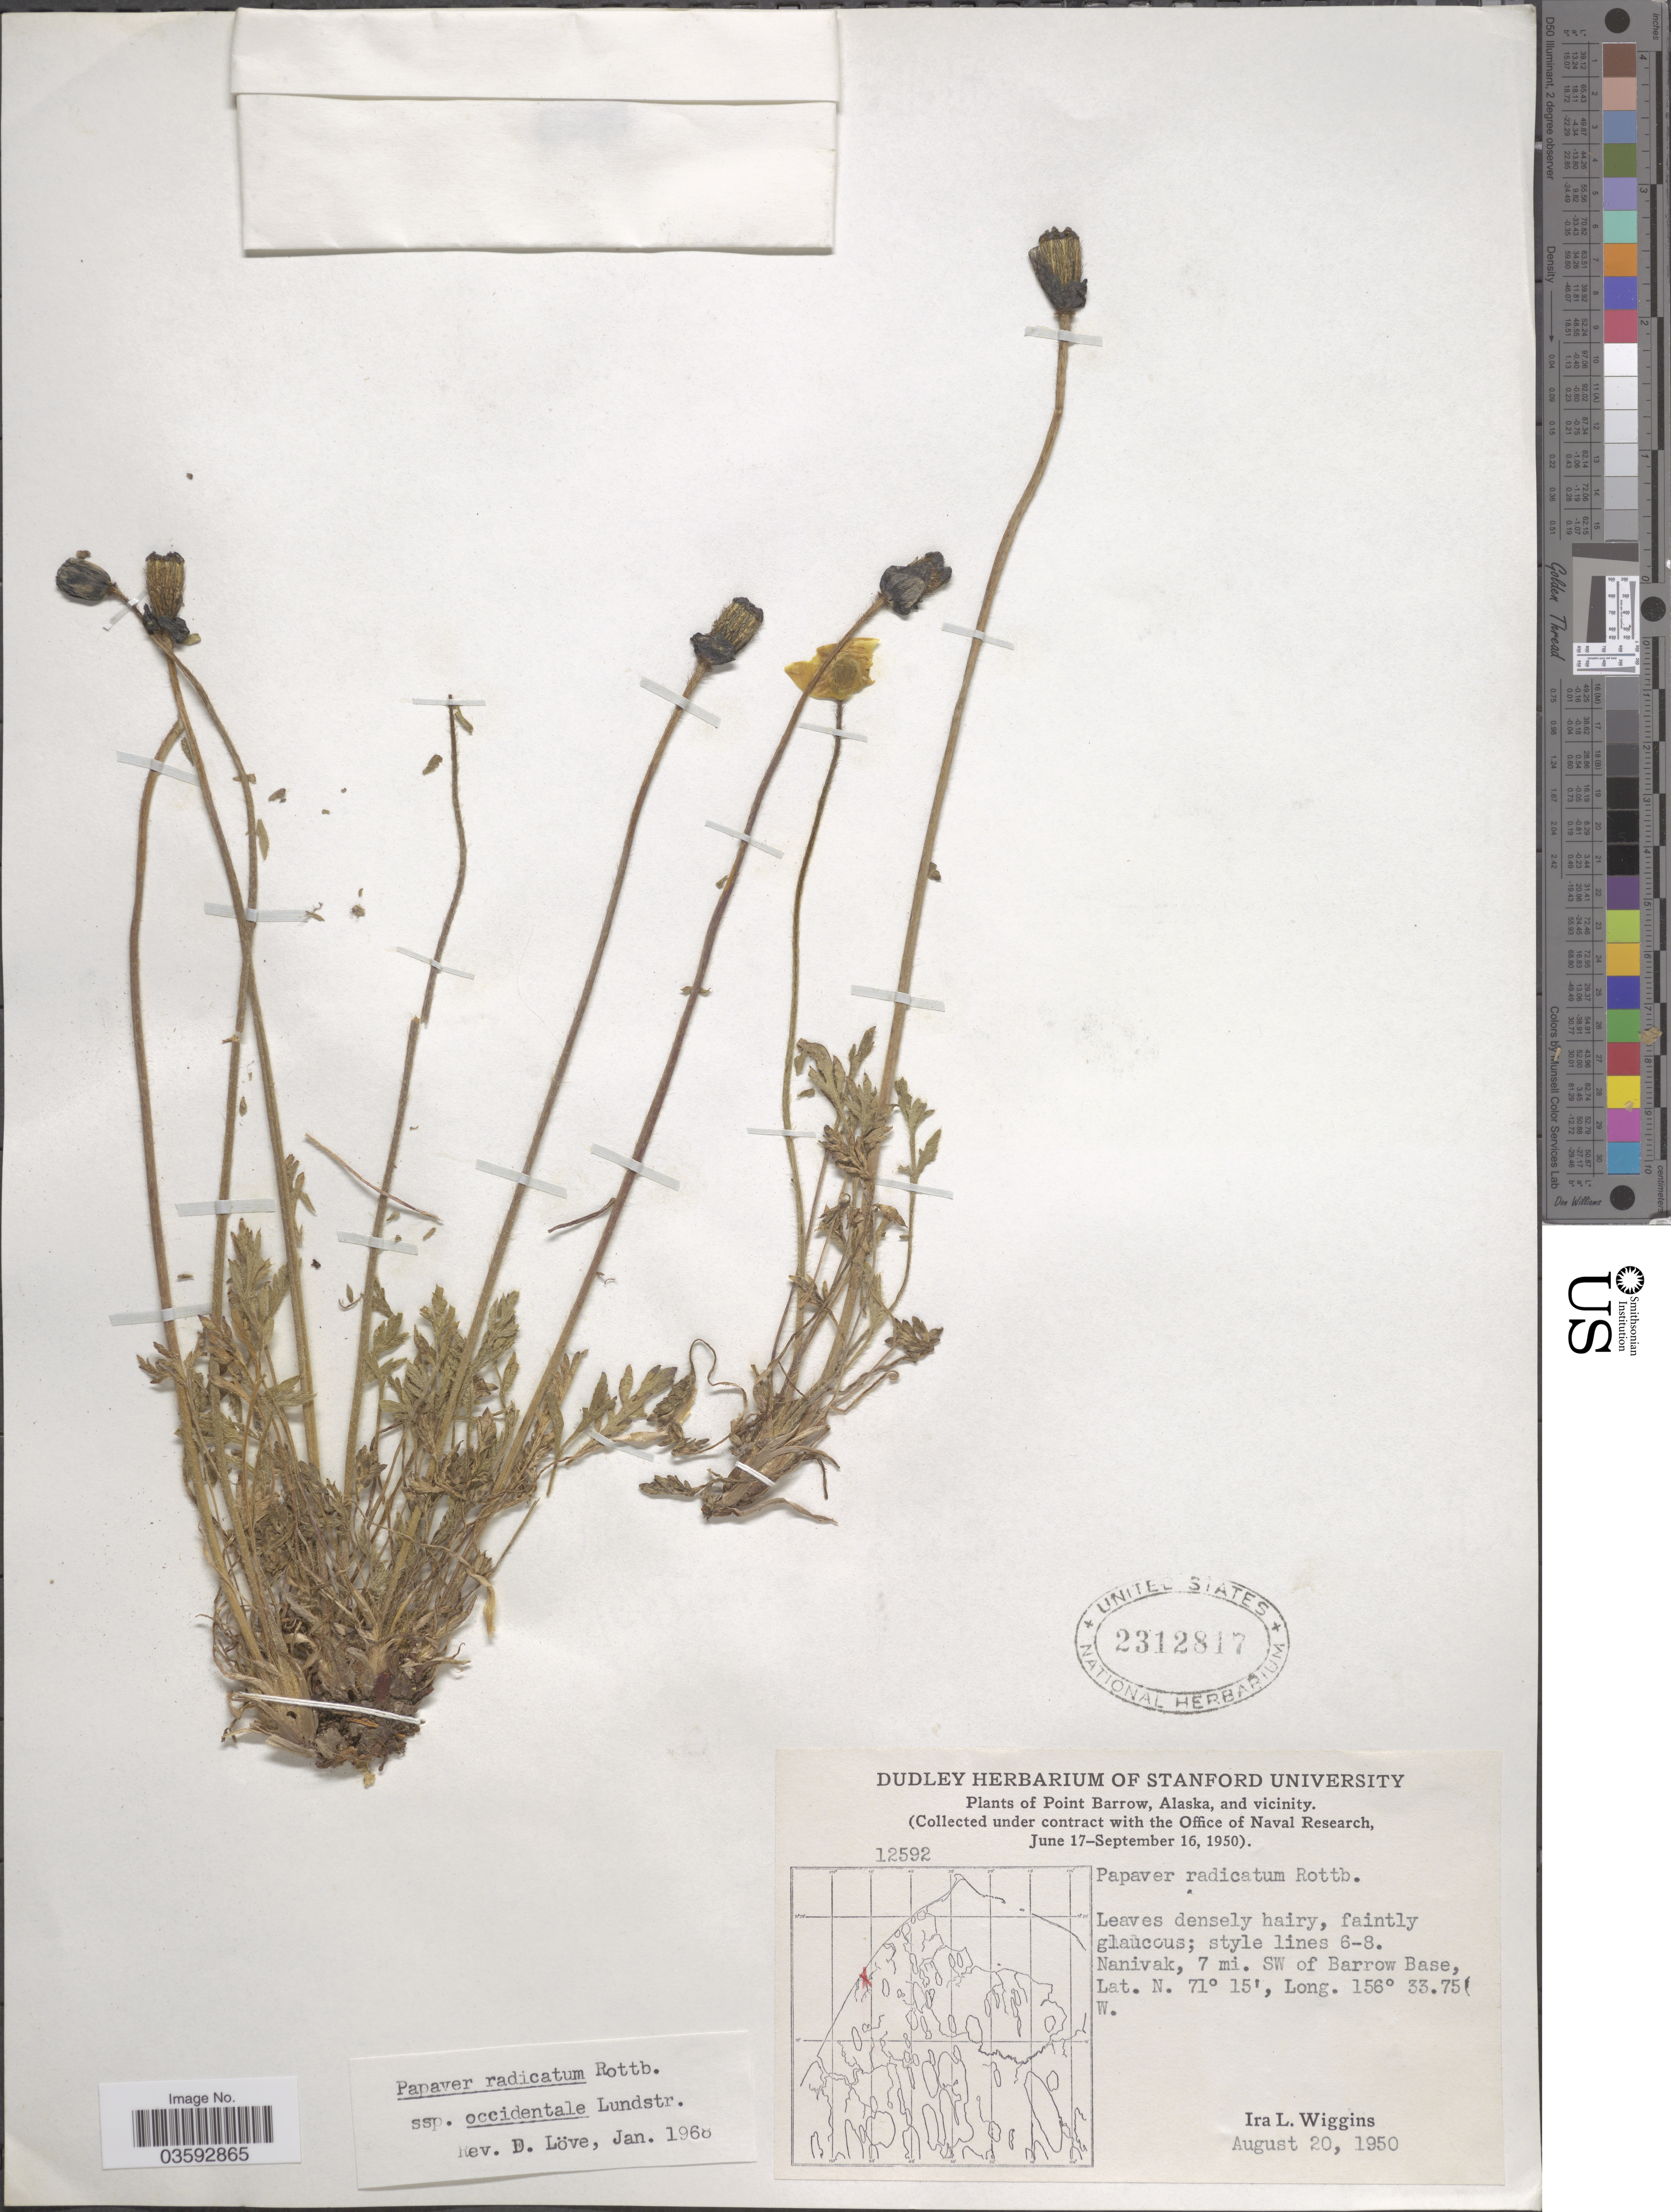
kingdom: Plantae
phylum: Tracheophyta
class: Magnoliopsida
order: Ranunculales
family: Papaveraceae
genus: Papaver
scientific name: Papaver radicatum subsp. occidentale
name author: Lundstr.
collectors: I. L. Wiggins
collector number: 12592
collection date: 1950-08-20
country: United States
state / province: Alaska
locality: Point Barrow, and vicinity. Nanivak, 7 mi. SW of Barrow Base.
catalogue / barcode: US 2312817